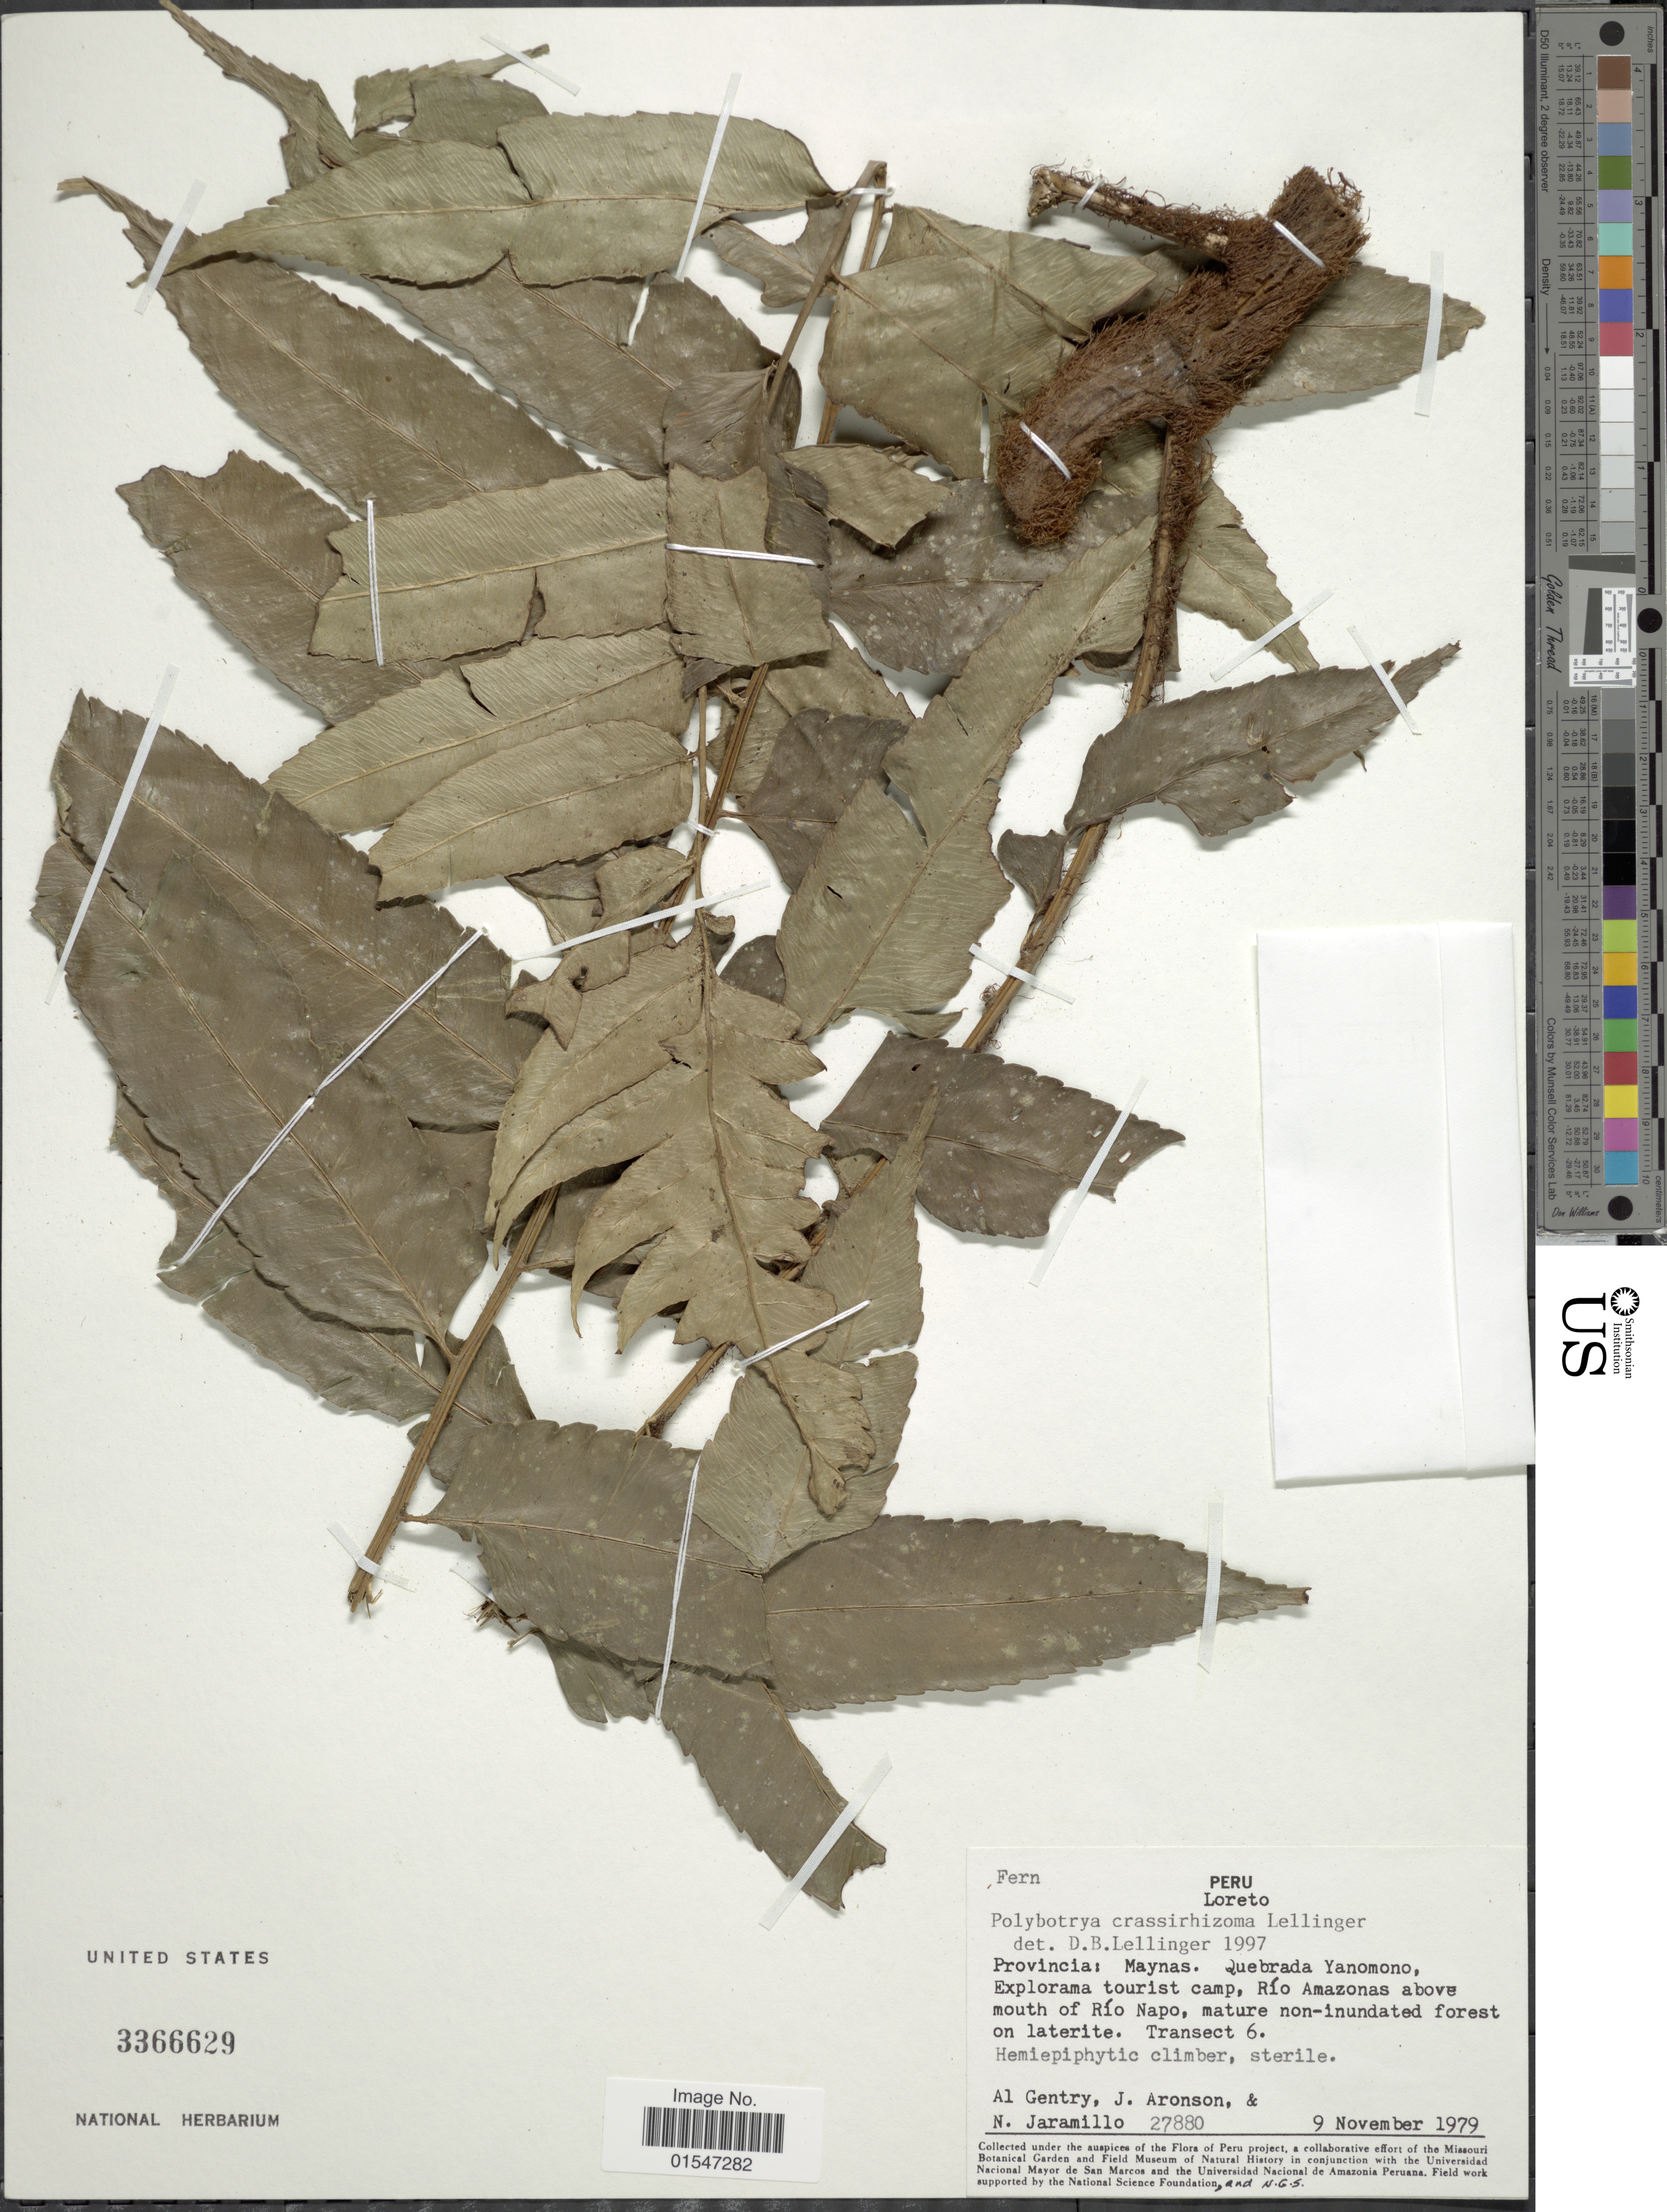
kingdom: Plantae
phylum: Tracheophyta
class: Polypodiopsida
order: Polypodiales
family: Dryopteridaceae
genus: Polybotrya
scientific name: Polybotrya crassirhizoma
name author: Lellinger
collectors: A. H. Gentry, J. Aronson & N. Jaramillo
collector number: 27880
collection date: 1979-11-09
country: Peru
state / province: Loreto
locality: Maynas, Quebrada Yanomono, explorama tourist camp, Río Amazonas above mouth of Río Napo, mature non- inundated forest on laterite, Transect 6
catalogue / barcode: US 3366629